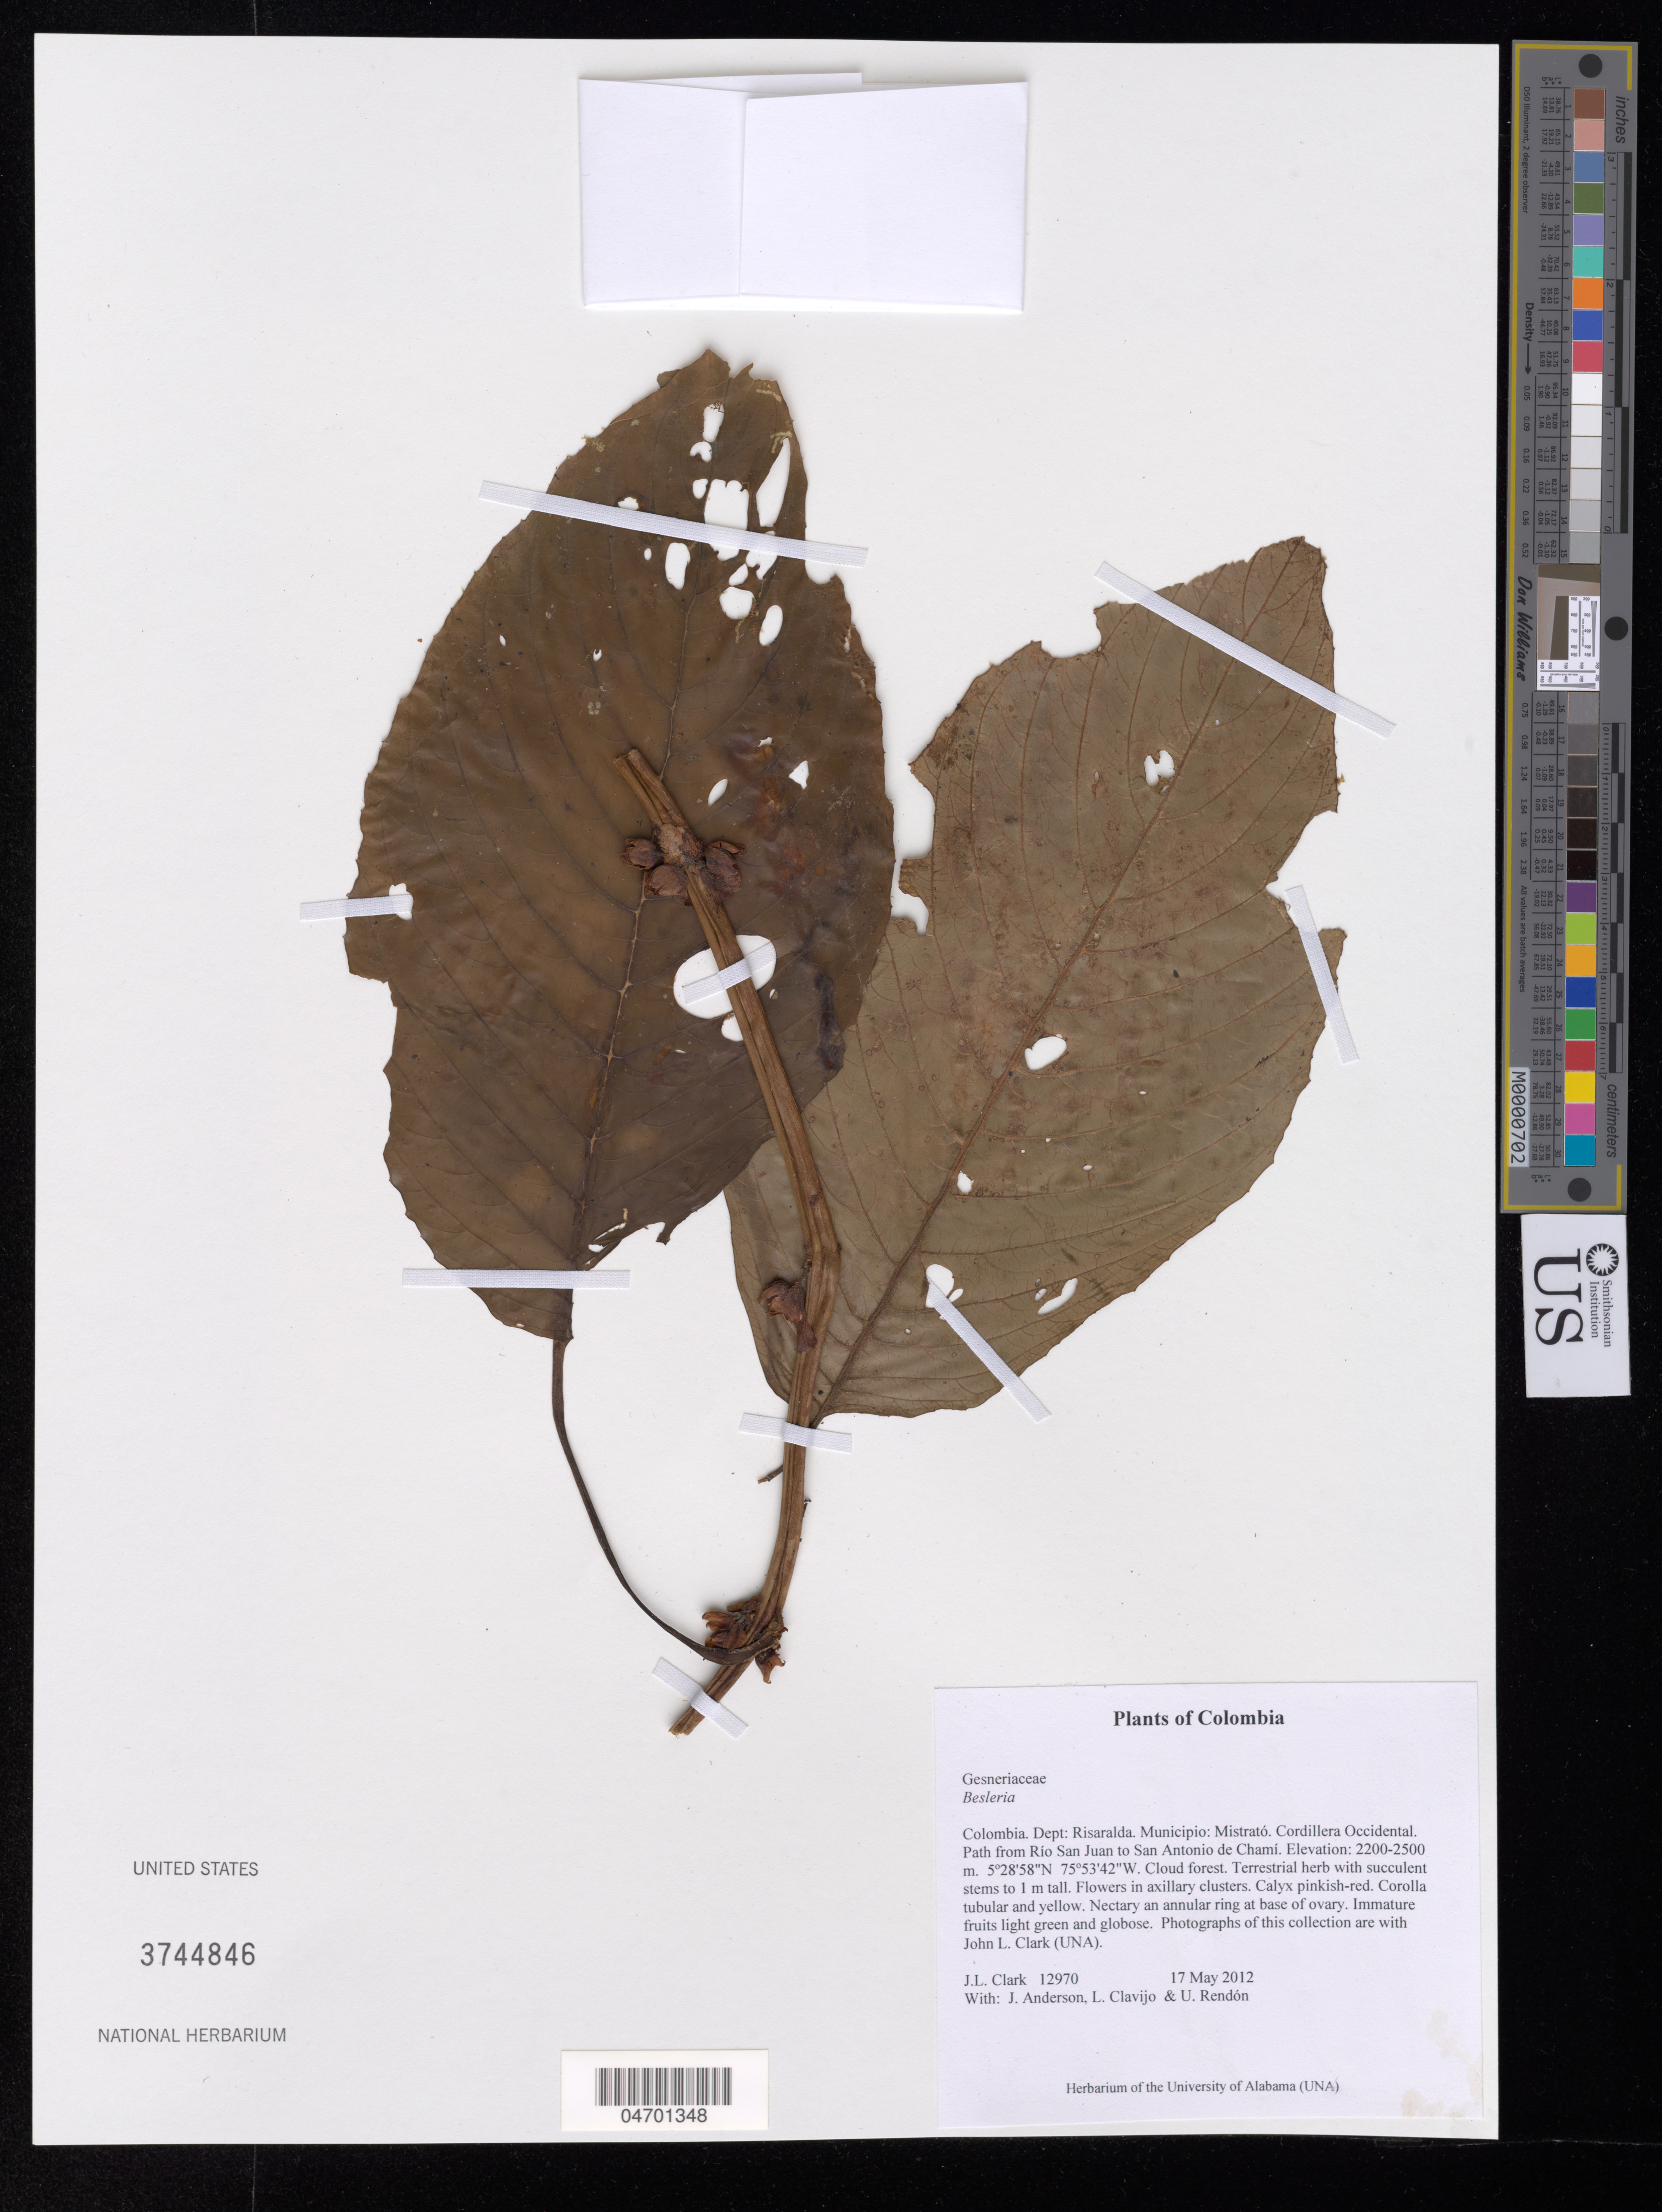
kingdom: Plantae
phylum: Tracheophyta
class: Magnoliopsida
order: Lamiales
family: Gesneriaceae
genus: Besleria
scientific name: Besleria sp.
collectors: J. L. Clark, J. Anderson, L. Clavijo & U. Rendón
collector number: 12970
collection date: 2012-05-17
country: Colombia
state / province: Risaralda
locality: Dept: Risaralda. Municipio: Mistrató. Cordillera Occidental. Path from Río San Juan to San Antonio de Chamí.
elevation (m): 2200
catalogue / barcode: US 3744846